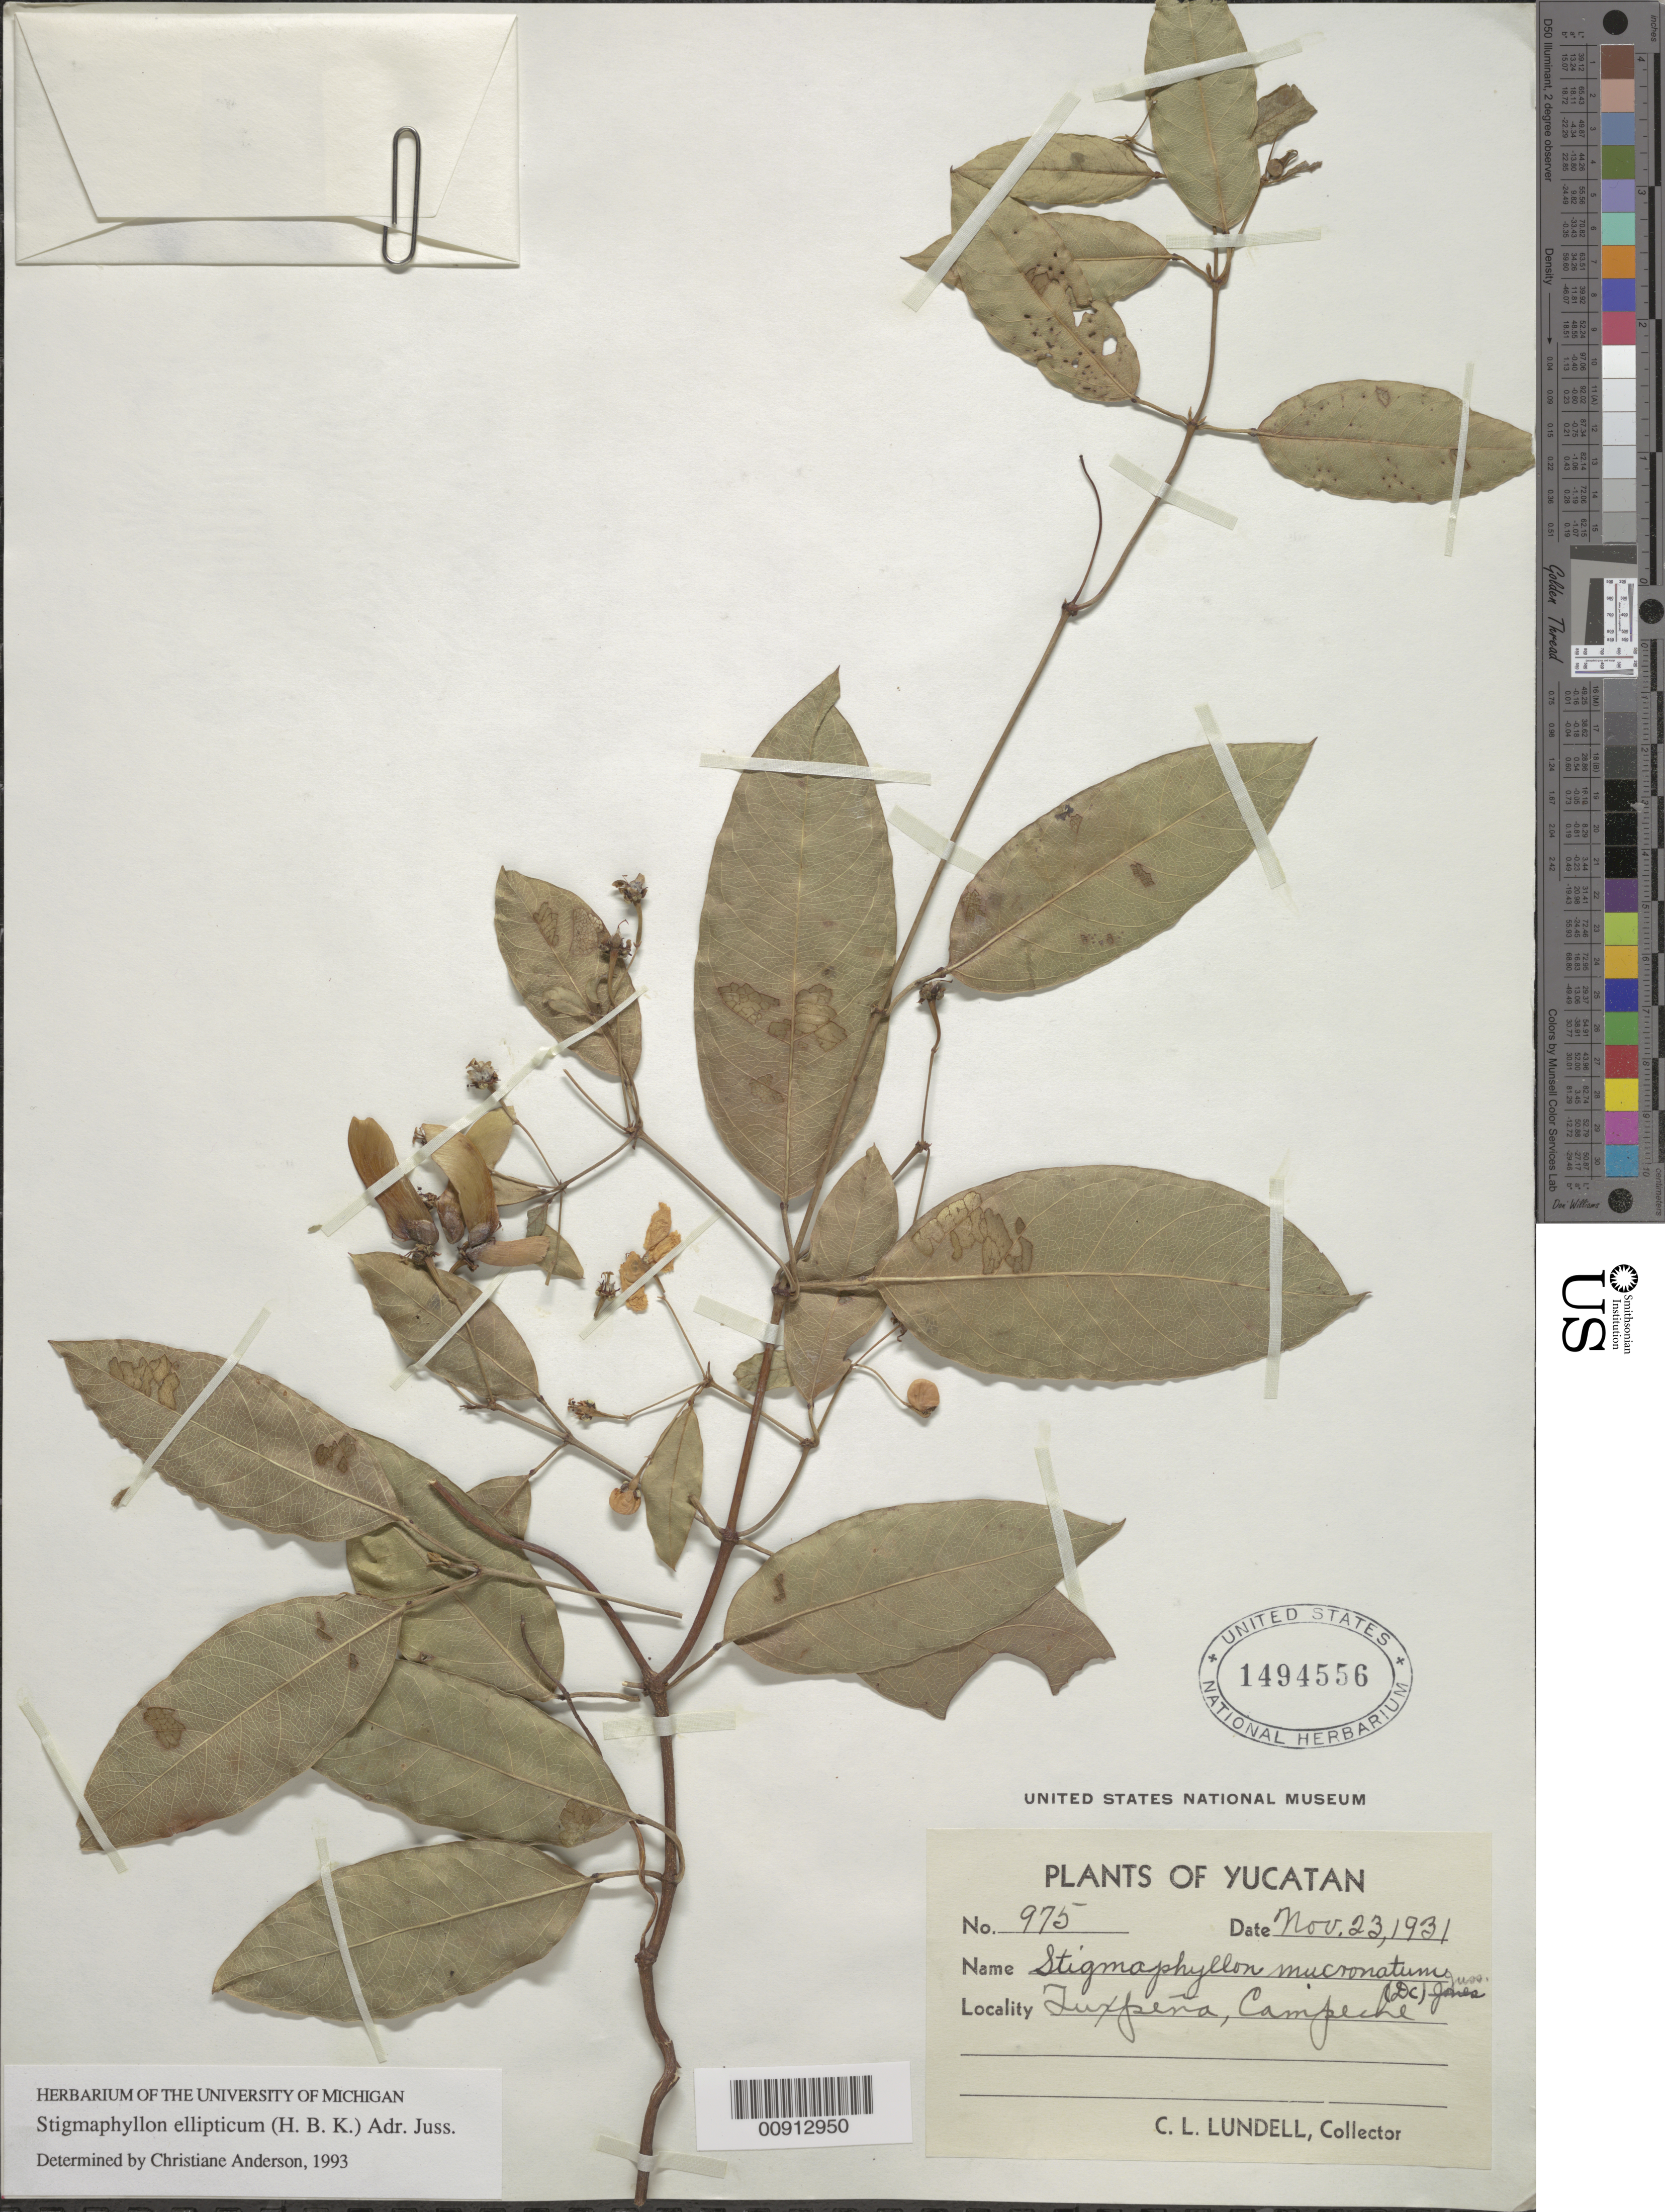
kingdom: Plantae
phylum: Tracheophyta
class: Magnoliopsida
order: Malpighiales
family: Malpighiaceae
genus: Stigmaphyllon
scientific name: Stigmaphyllon ellipticum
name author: (Kunth) A. Juss.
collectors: C. L. Lundell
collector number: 975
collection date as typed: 23 Nov 1931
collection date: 1931-11-23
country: Mexico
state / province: Campeche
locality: Tuxpeña, Campeche.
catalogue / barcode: US 1494556